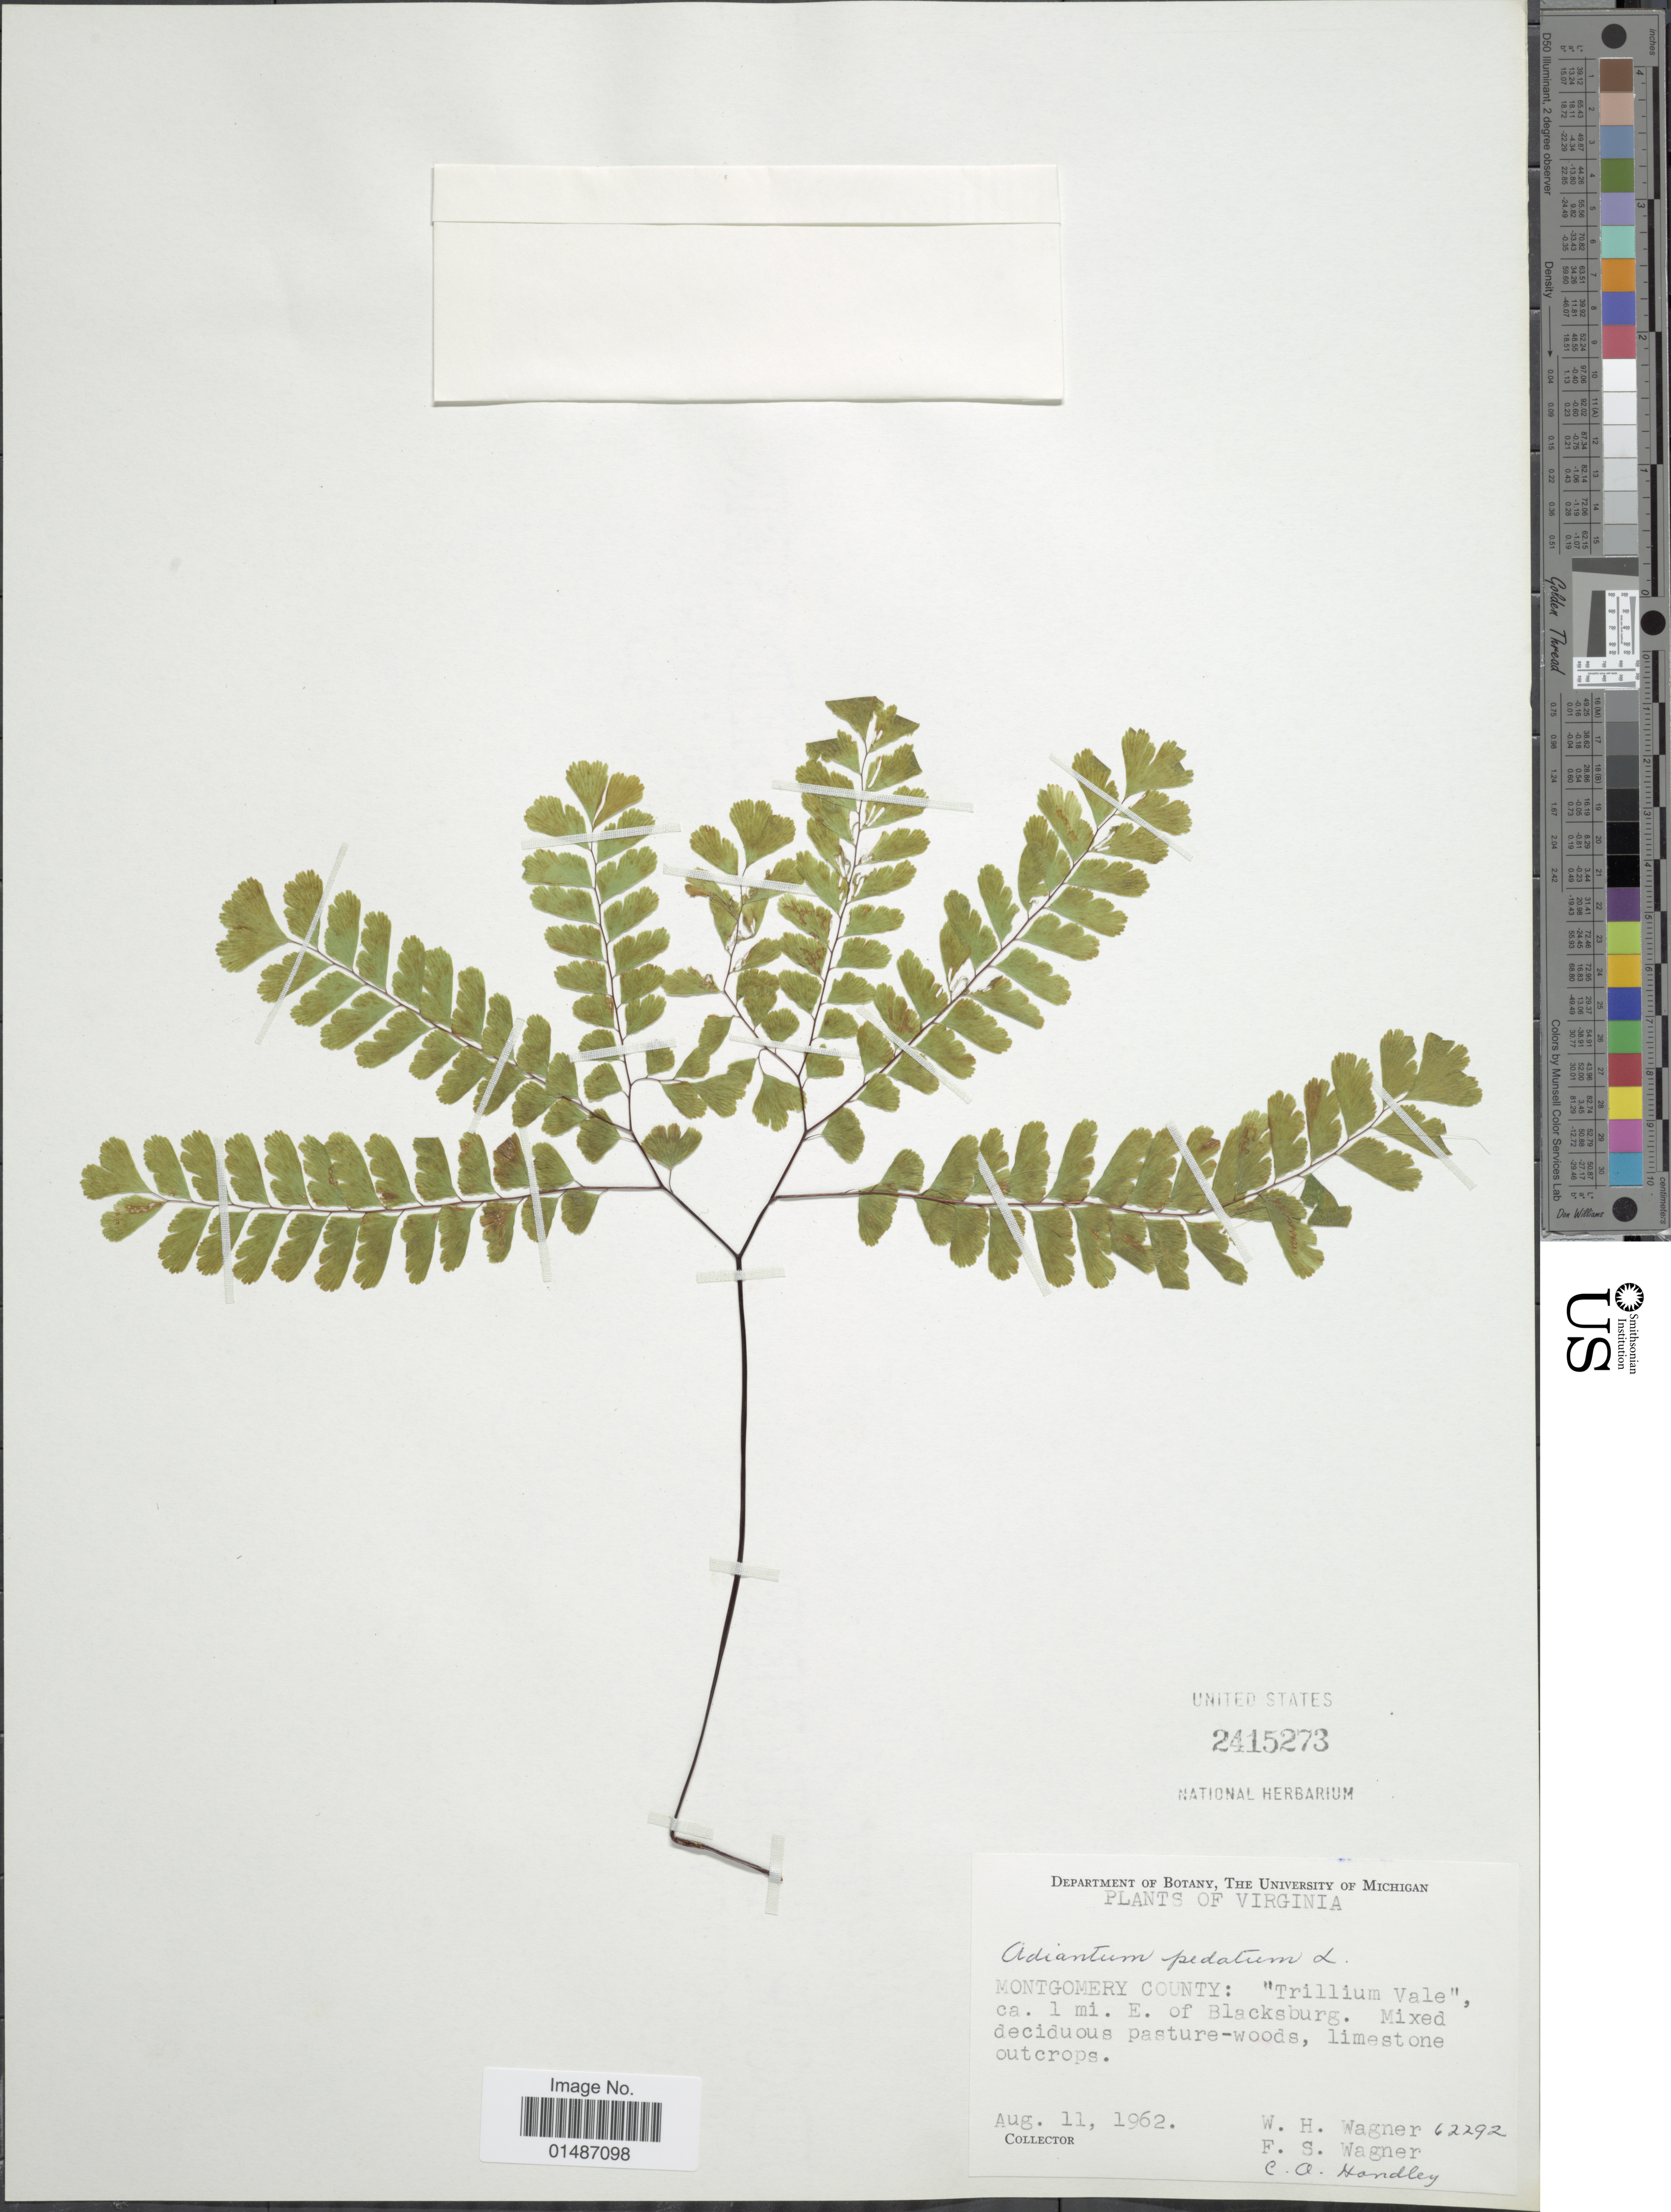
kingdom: Plantae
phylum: Tracheophyta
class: Polypodiopsida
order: Polypodiales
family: Pteridaceae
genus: Adiantum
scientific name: Adiantum pedatum var. pedatum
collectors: W. H. Wagner, F. S. Wagner & C. O. Handley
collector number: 62292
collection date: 1962-08-11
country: United States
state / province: Virginia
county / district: Montgomery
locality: Montgomery County: "Trillium Vale", ca. 1 mi. E. of Blacksburg.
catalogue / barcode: US 2415273